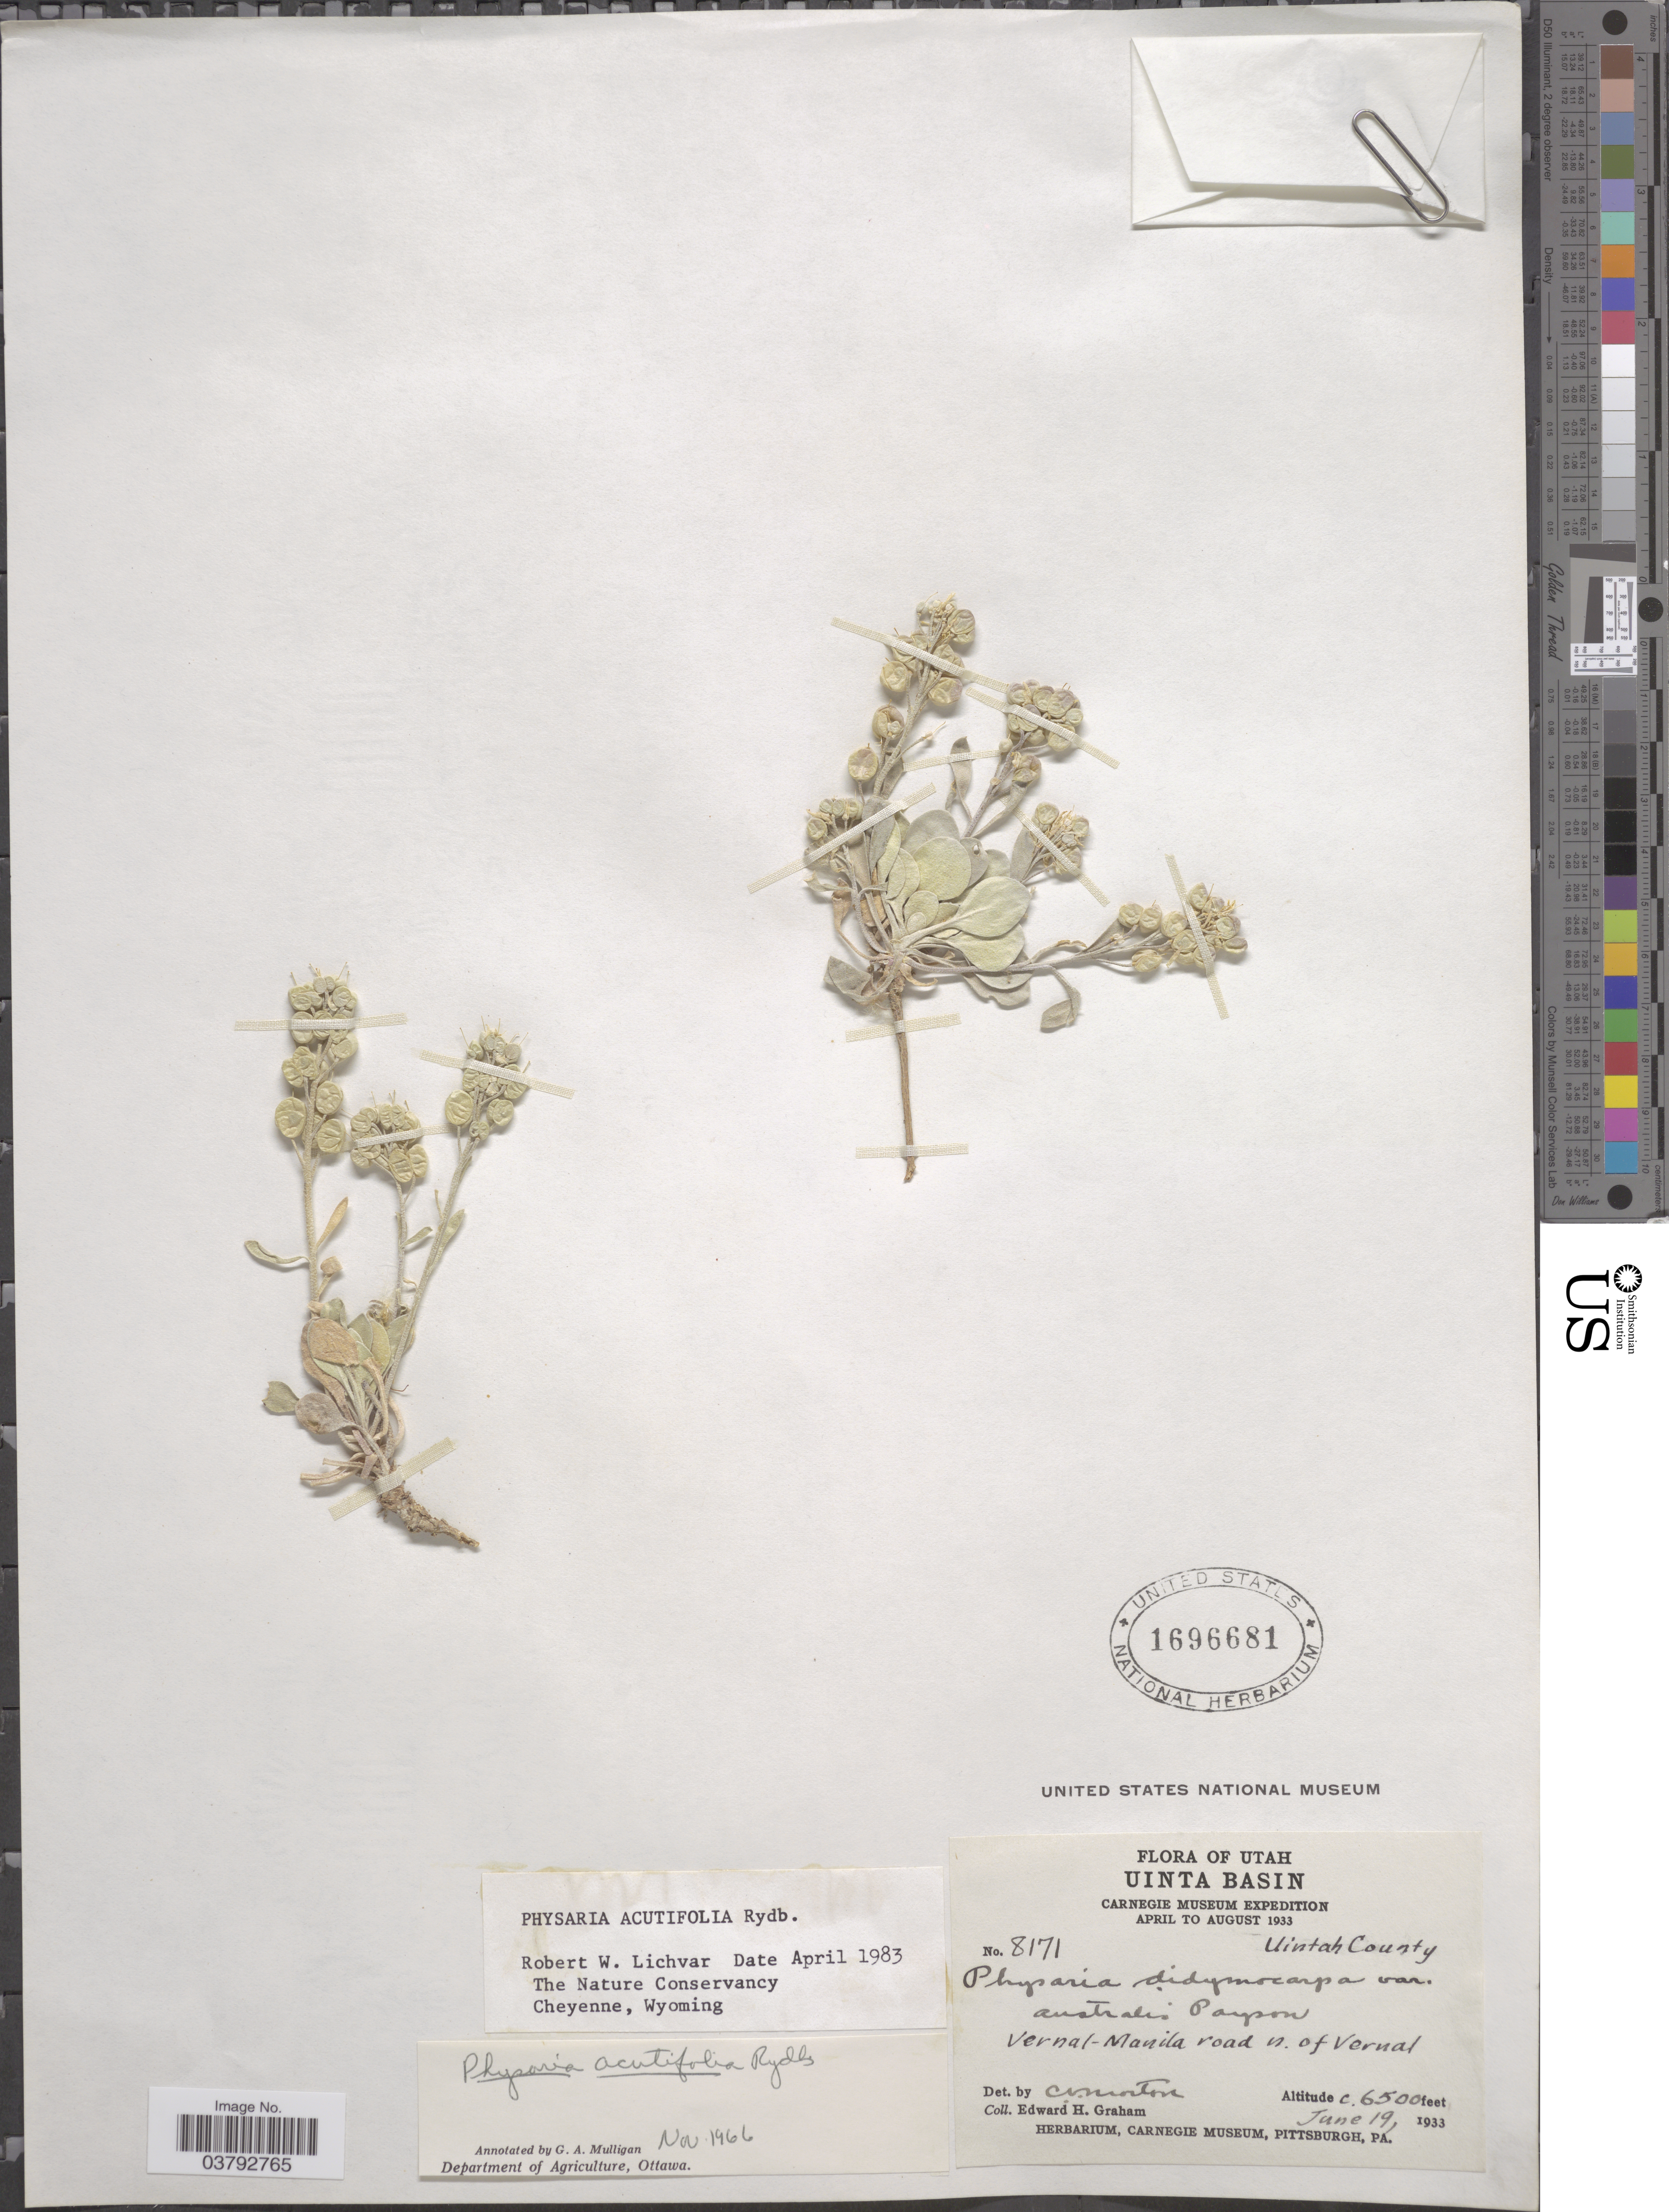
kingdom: Plantae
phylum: Tracheophyta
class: Magnoliopsida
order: Brassicales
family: Brassicaceae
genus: Physaria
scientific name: Physaria acutifolia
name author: Rydb.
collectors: E. H. Graham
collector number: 8171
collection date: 1933-06-19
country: United States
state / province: Utah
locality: Uinta Basin. Uintah County. Vernal-Manila road n. of Vernal.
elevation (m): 1981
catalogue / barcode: US 1696681